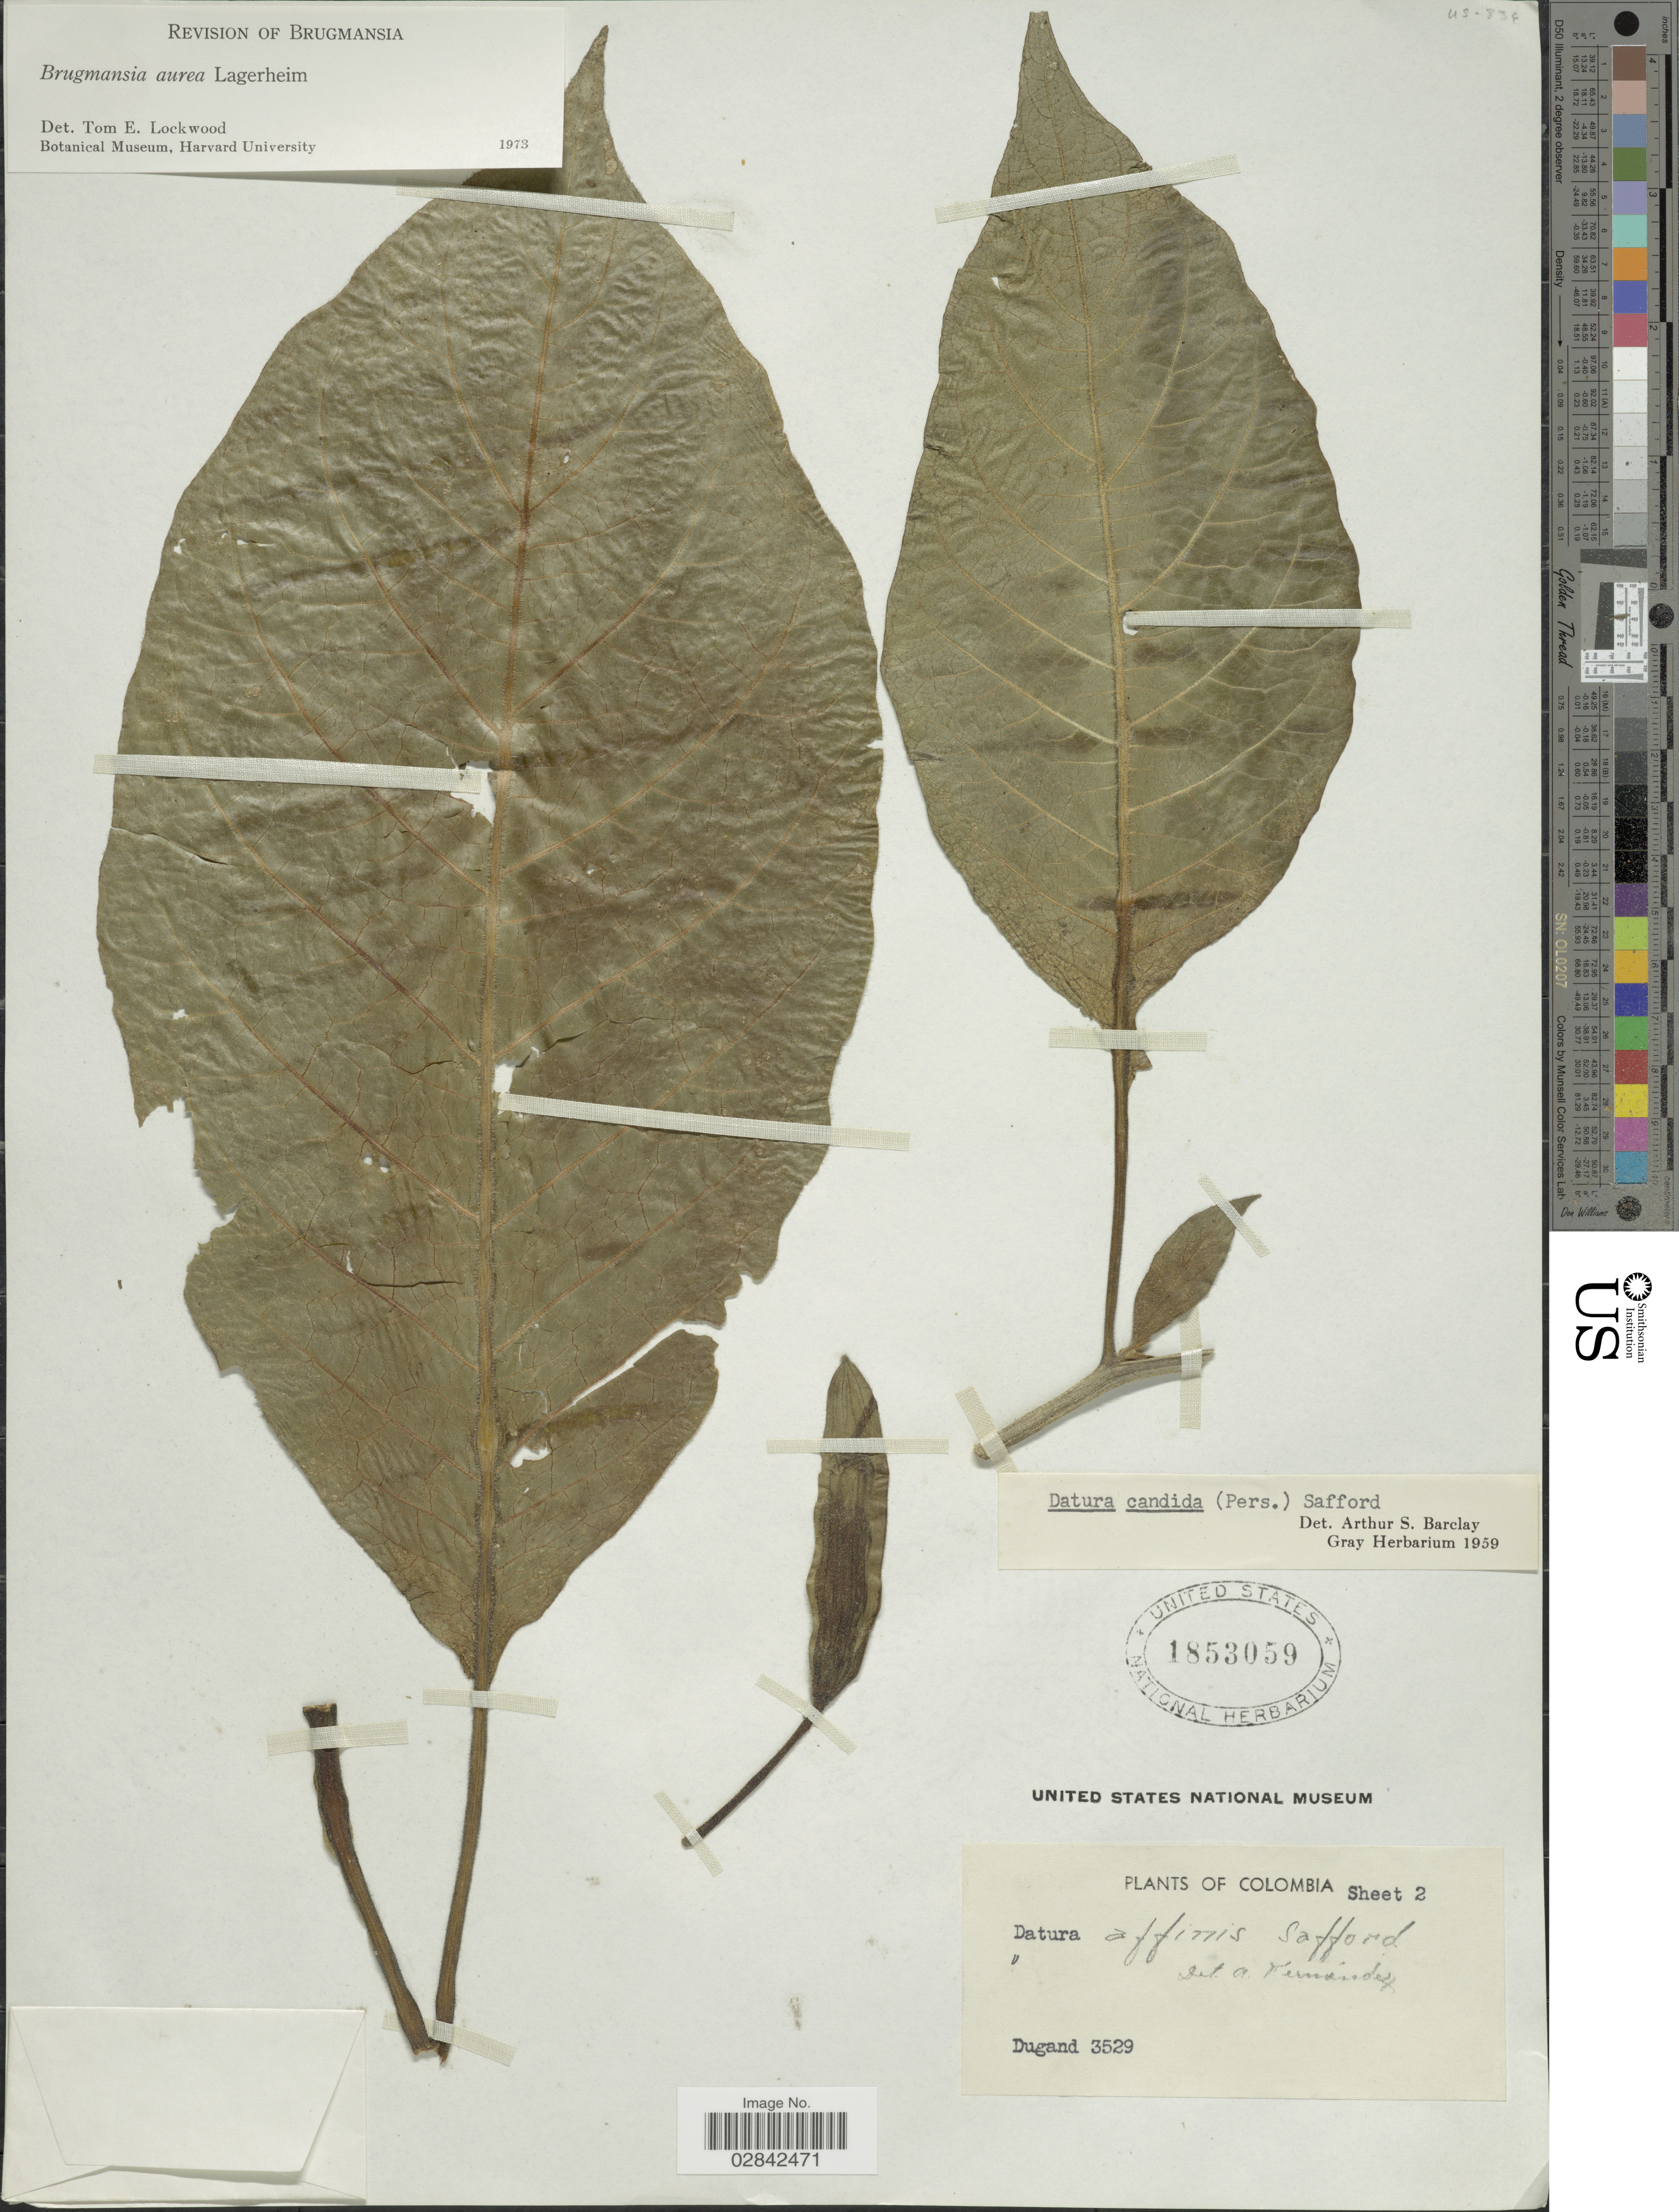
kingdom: Plantae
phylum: Tracheophyta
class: Magnoliopsida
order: Solanales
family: Solanaceae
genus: Brugmansia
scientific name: Brugmansia aurea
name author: Lagerh.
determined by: Lockwood, T. E.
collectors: Dugand, --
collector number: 3529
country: Colombia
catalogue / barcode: US 1853059